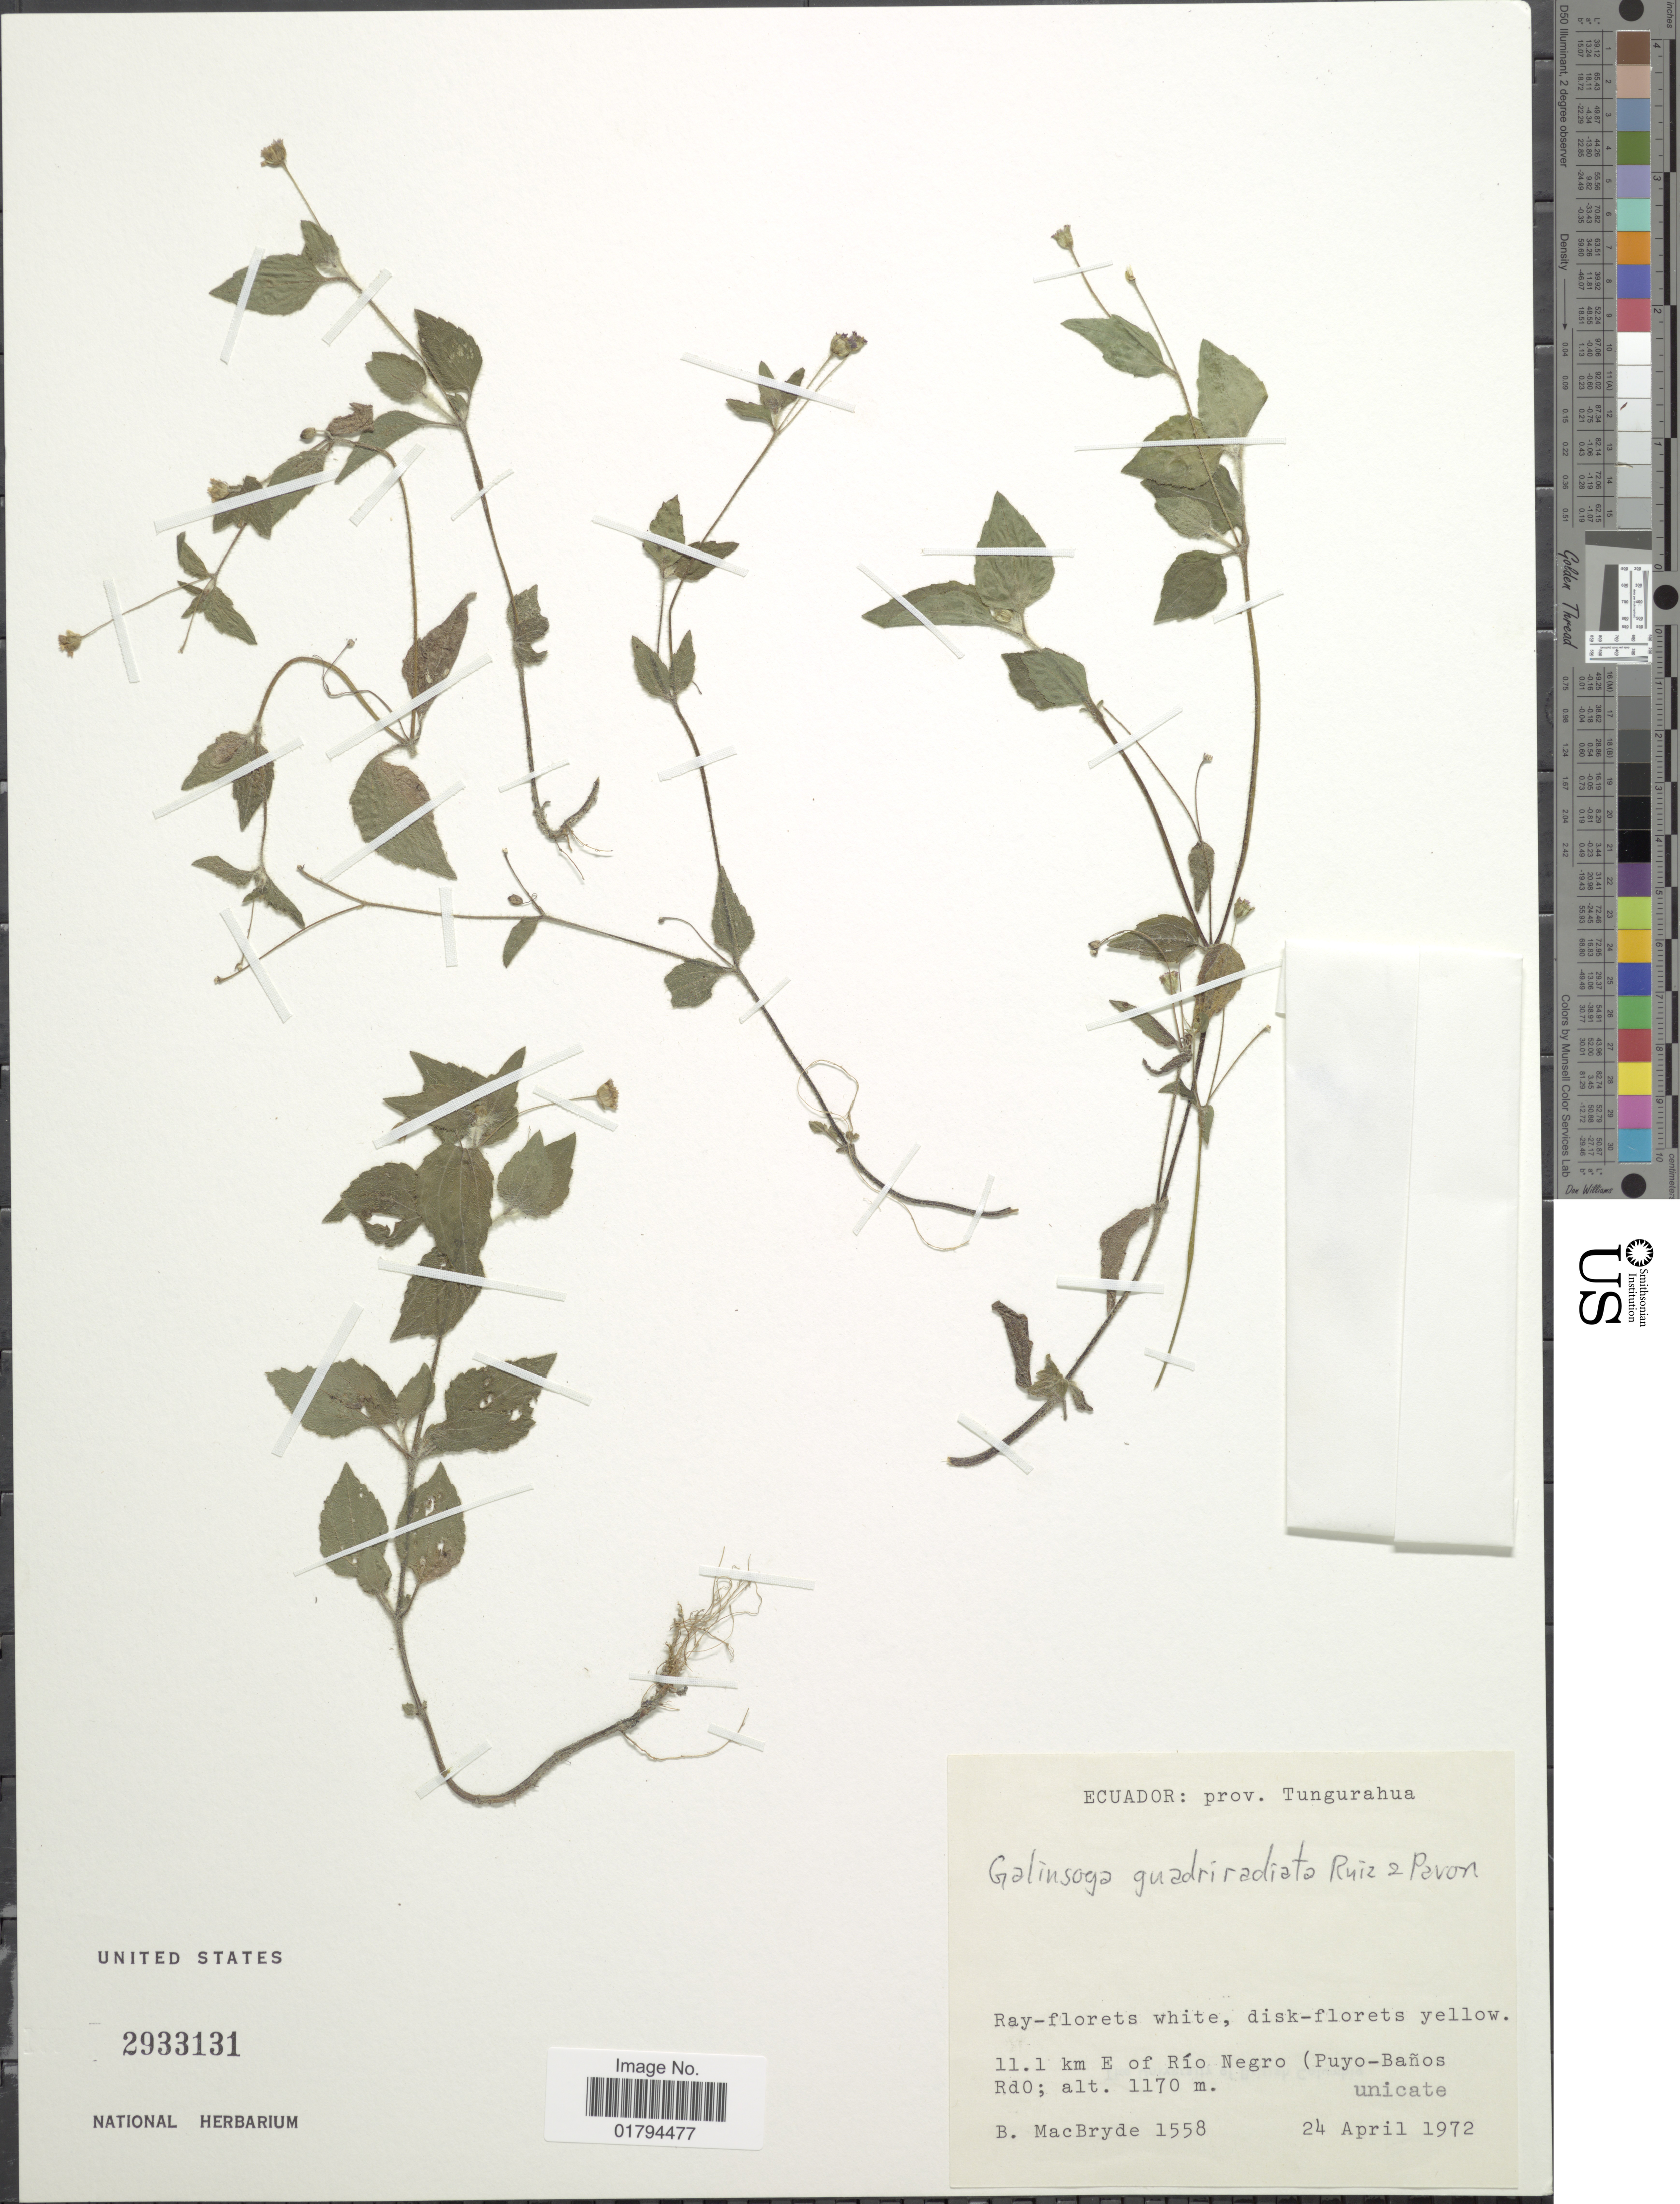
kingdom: Plantae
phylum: Tracheophyta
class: Magnoliopsida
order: Asterales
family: Asteraceae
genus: Galinsoga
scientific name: Galinsoga quadriradiata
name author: Ruiz & Pav.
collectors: B. MacBryde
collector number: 1558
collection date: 1972-04-24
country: Ecuador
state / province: Tungurahua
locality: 11.1 km E of Rio Negro (Puyo-banos Rd0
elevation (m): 1170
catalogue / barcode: US 2933131